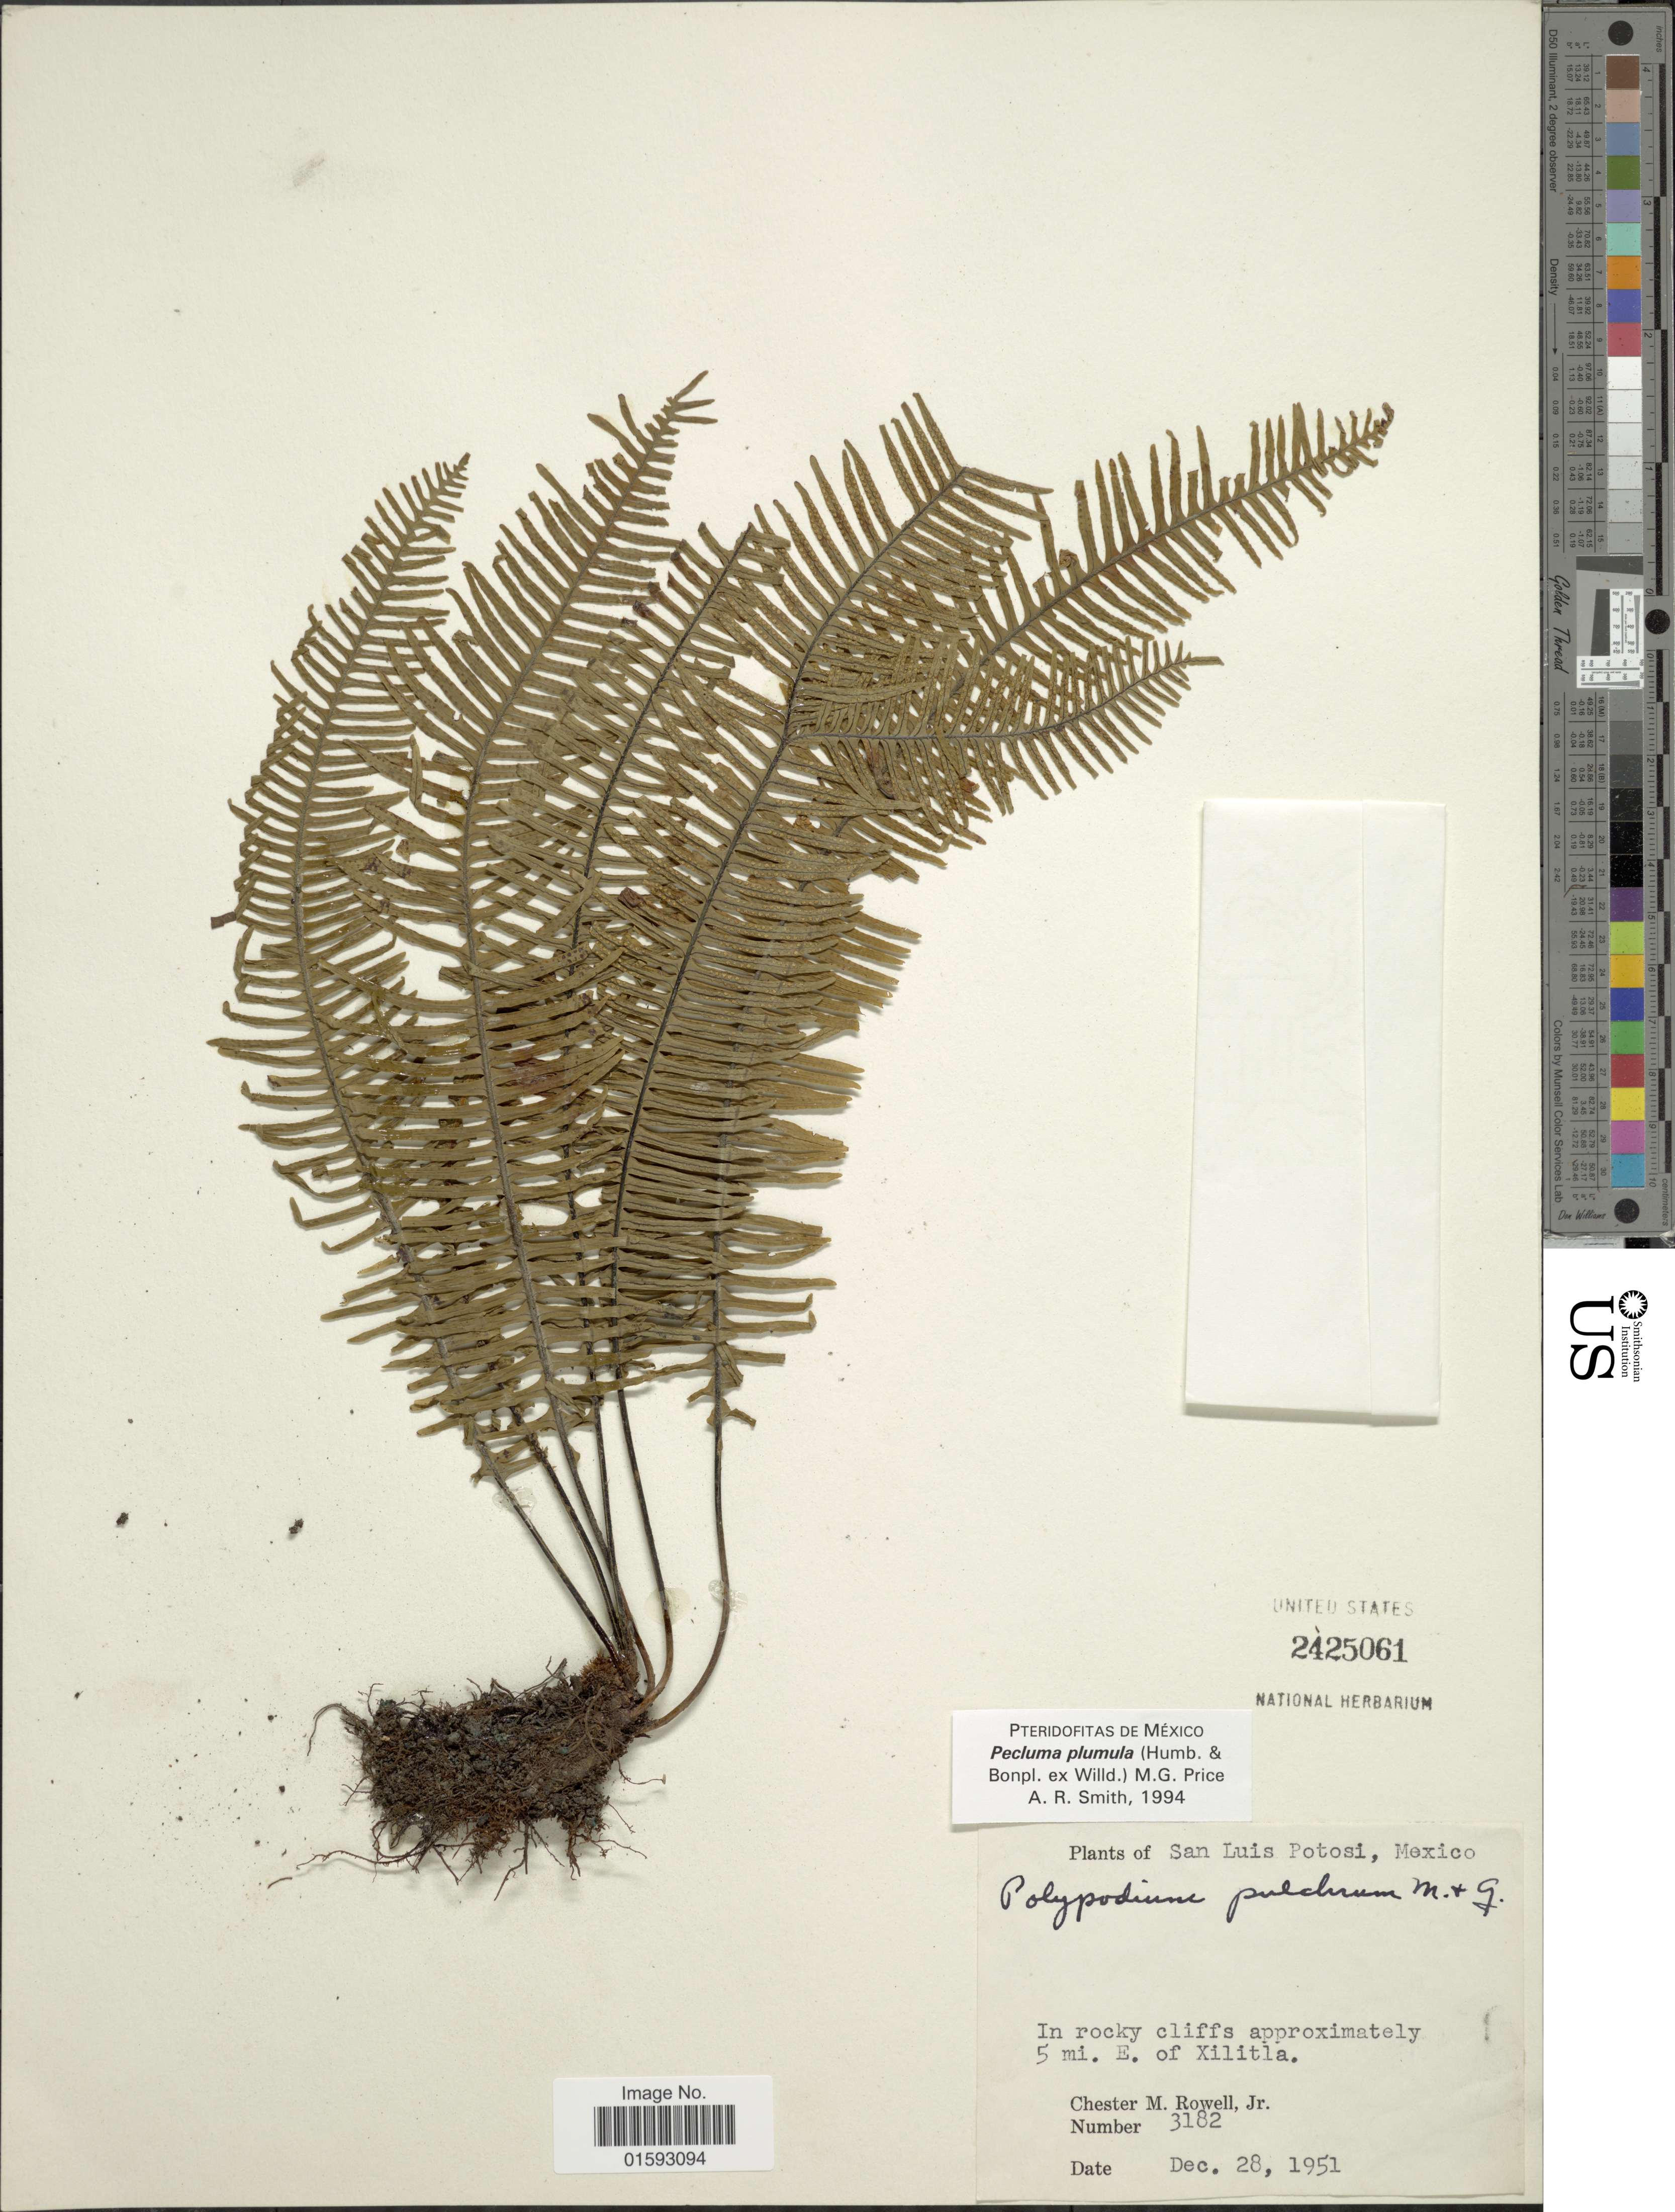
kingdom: Plantae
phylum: Tracheophyta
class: Polypodiopsida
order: Polypodiales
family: Polypodiaceae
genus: Pecluma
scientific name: Pecluma plumula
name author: (Humb. & Bonpl. ex Willd.) M.G. Price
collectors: C. M. Rowell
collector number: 3182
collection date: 1951-12-28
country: Mexico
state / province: San Luis Potosí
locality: In rocky cliffs approximately 5 mi. E of Xilitla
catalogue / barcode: US 2425061